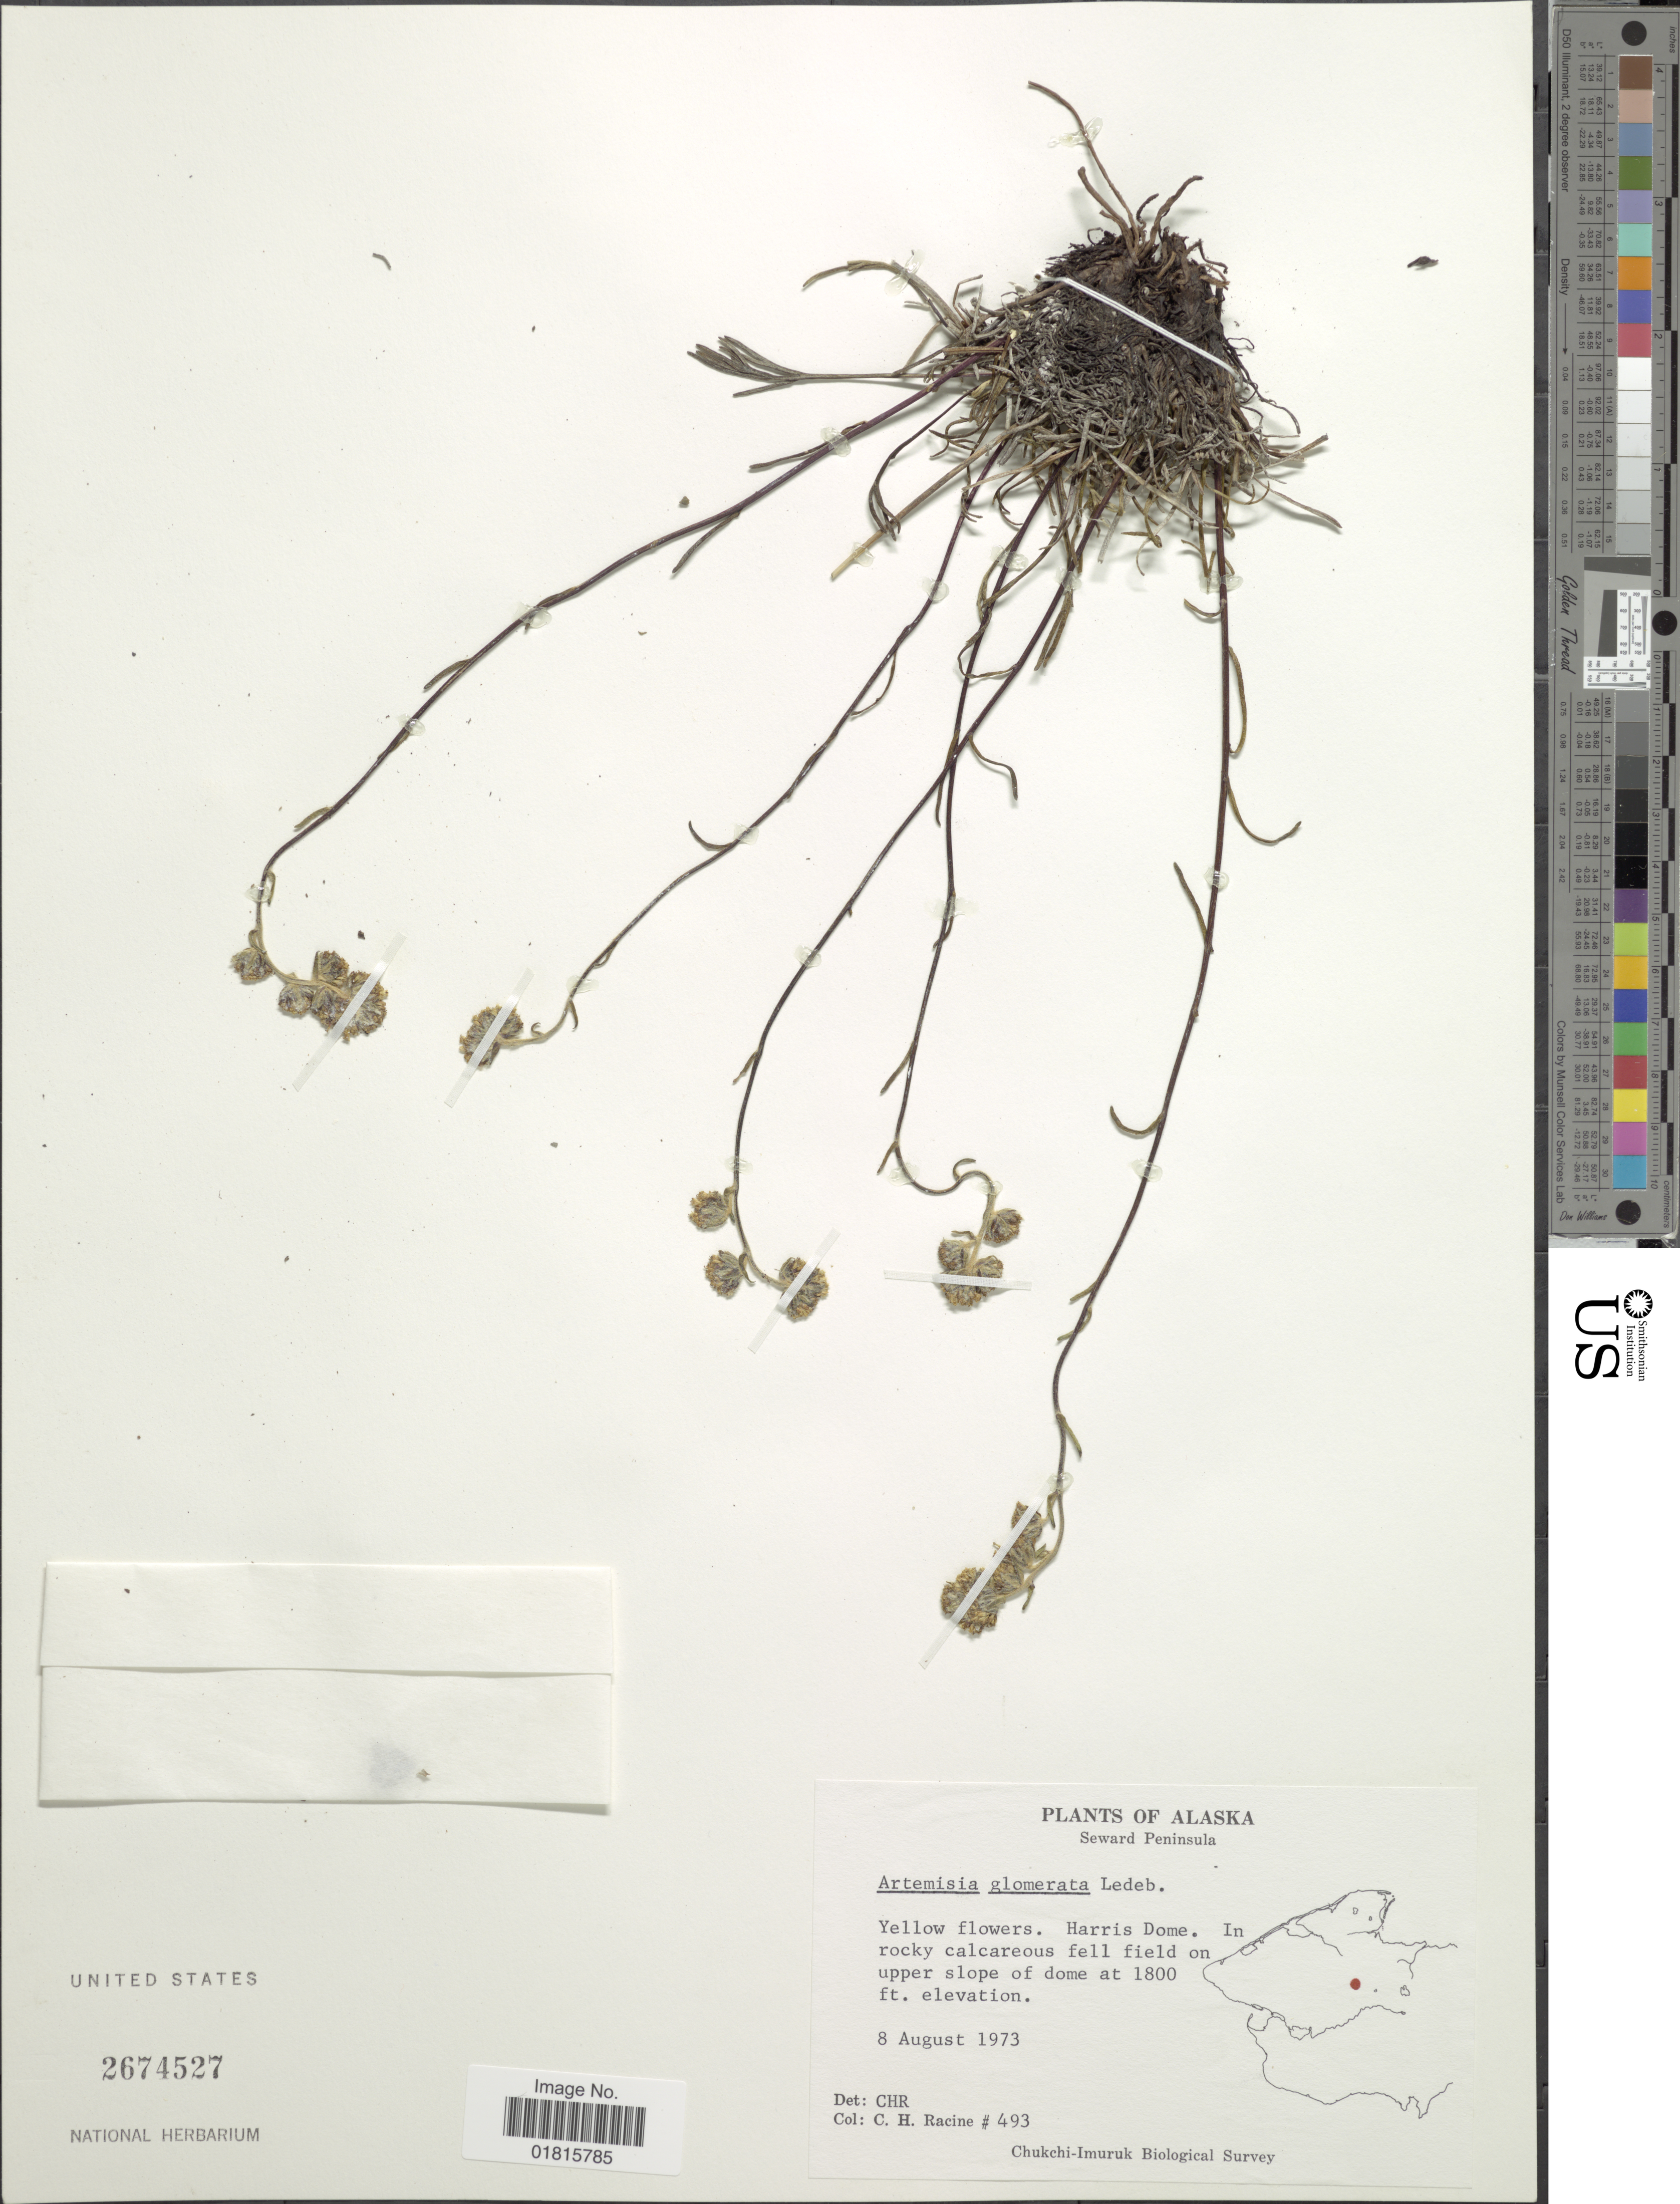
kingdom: Plantae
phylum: Tracheophyta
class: Magnoliopsida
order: Asterales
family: Asteraceae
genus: Artemisia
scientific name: Artemisia glomerata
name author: Ledeb.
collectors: C. Racine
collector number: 493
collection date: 1973-08-08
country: United States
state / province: Alaska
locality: Seward Peninsula, Harris Dome. In rocky calcareous fell field on upper slope of dome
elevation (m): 549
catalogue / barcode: US 2674527